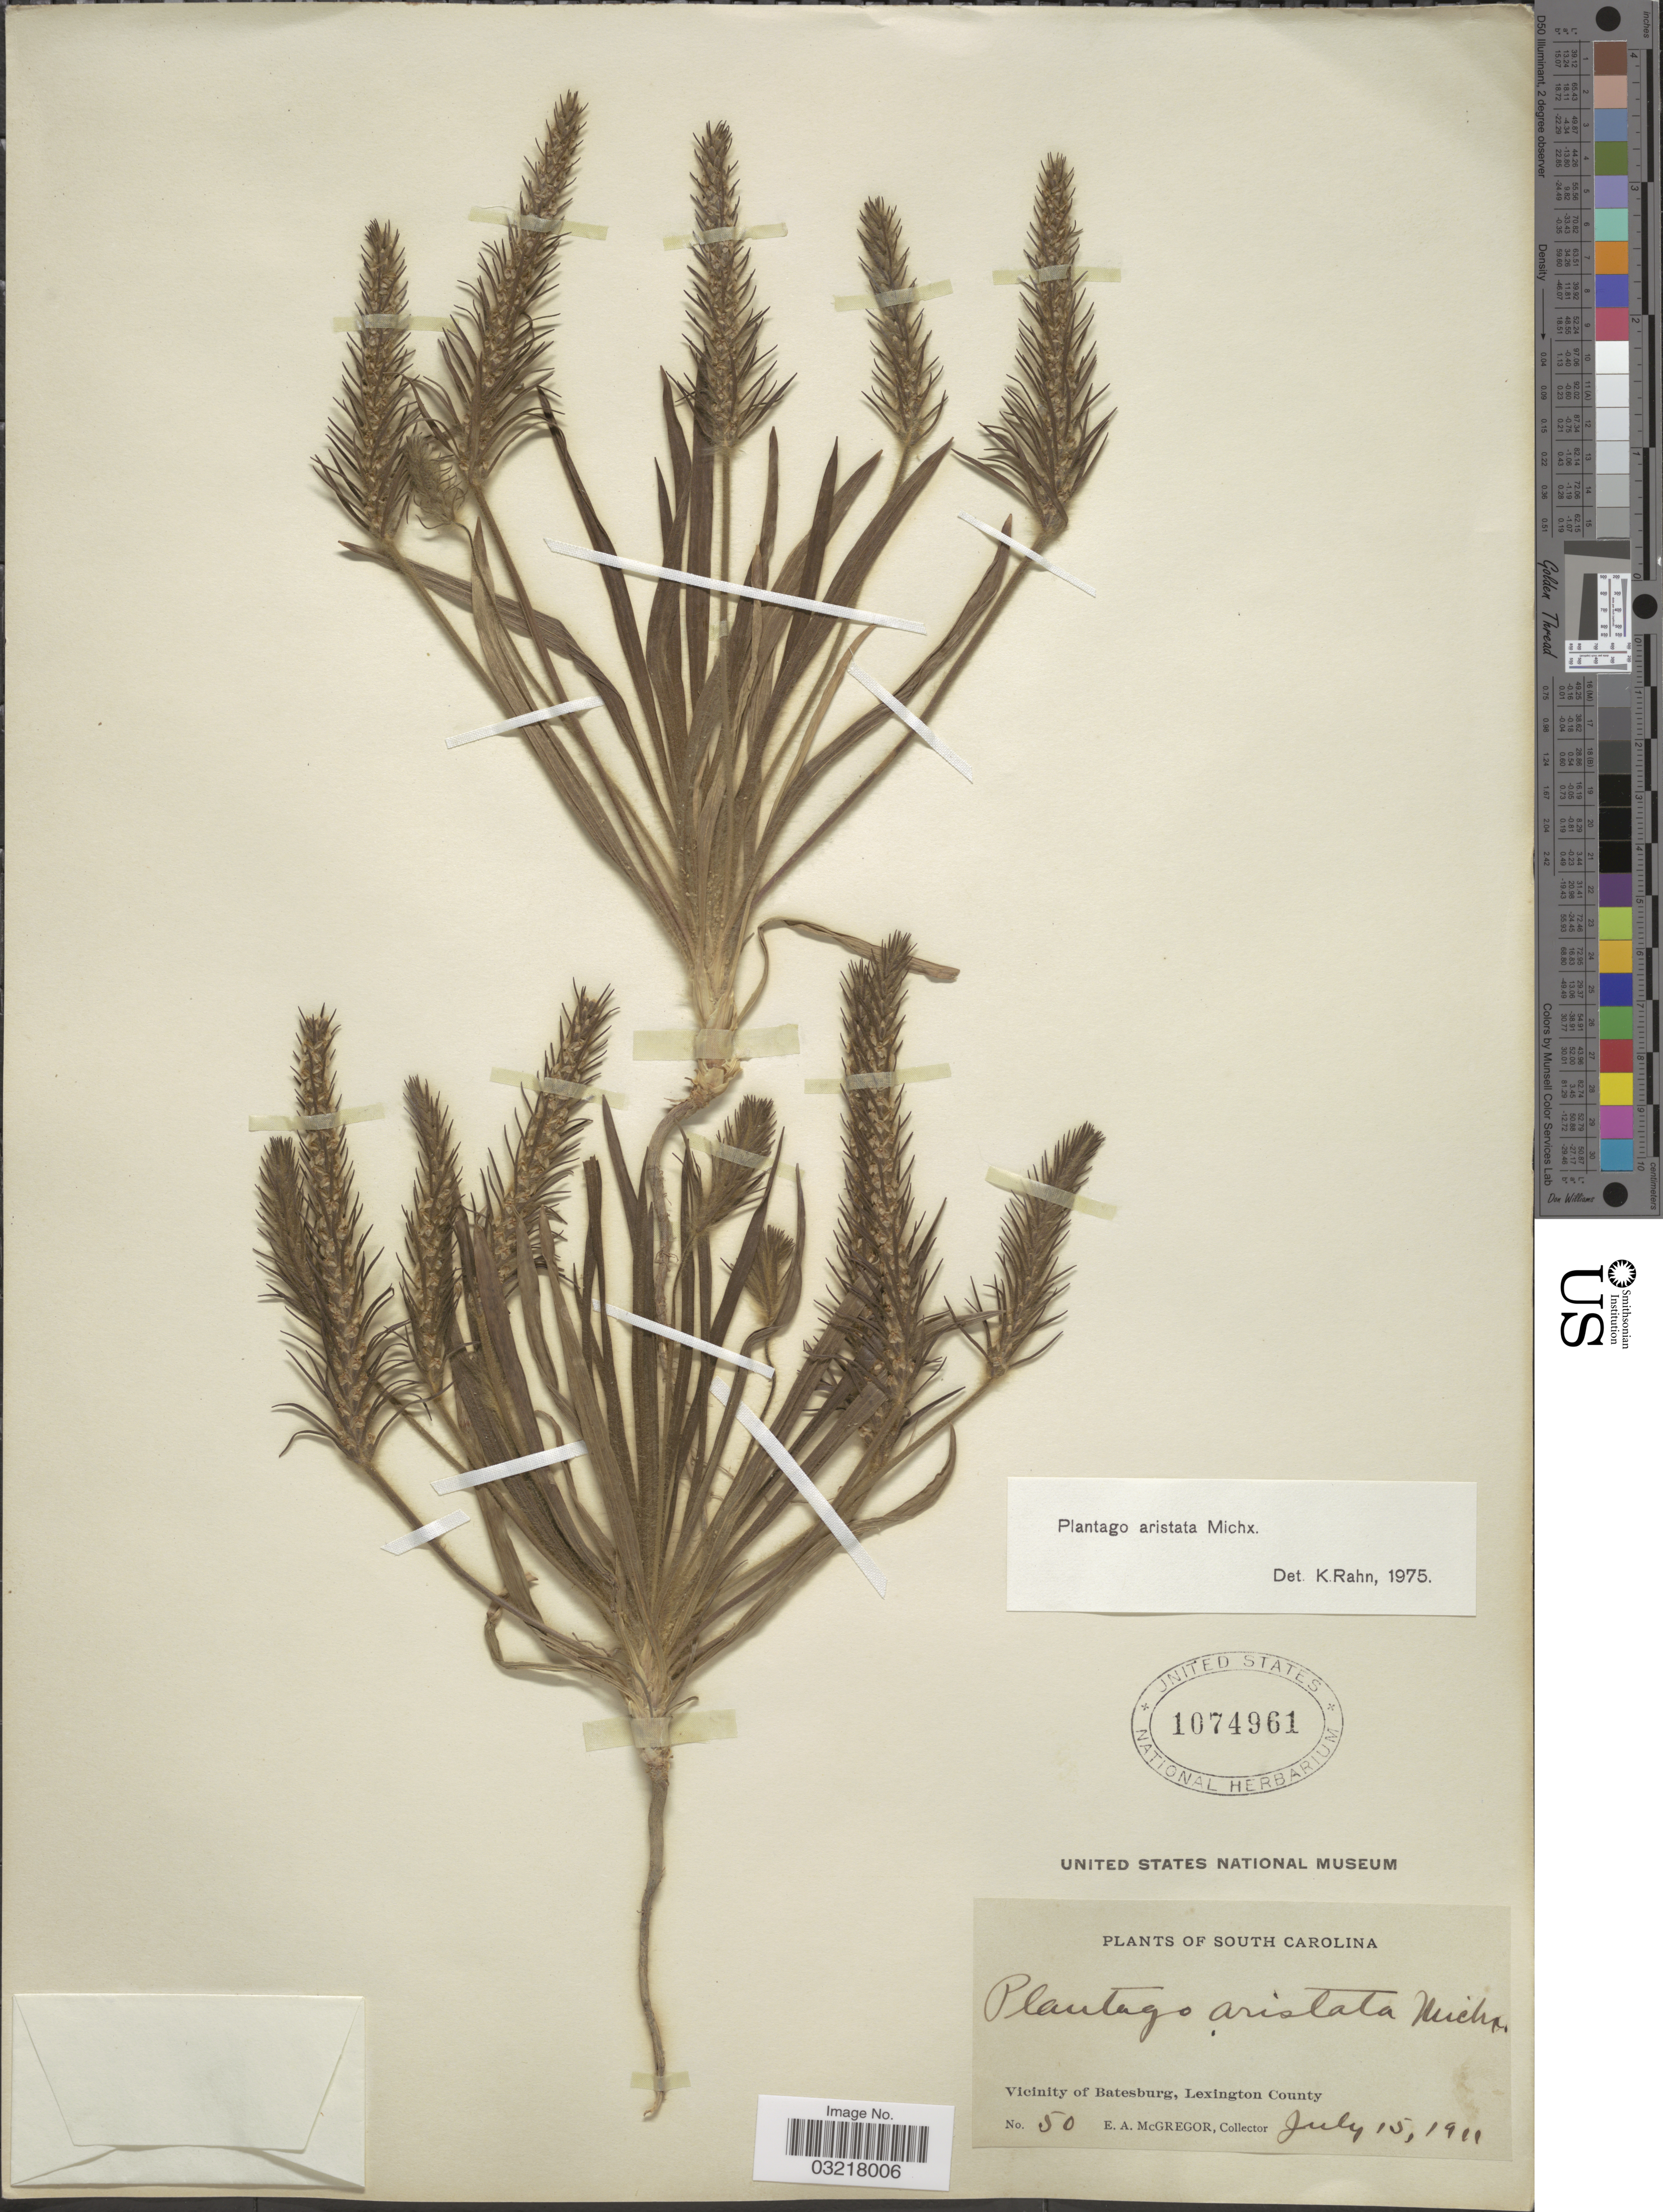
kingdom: Plantae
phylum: Tracheophyta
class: Magnoliopsida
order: Lamiales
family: Plantaginaceae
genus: Plantago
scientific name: Plantago aristata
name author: Michx.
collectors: E. A. McGregor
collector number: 50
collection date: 1911-07-15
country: United States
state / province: South Carolina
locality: Vicinity of Batesburg, Lexington County.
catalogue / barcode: US 1074961